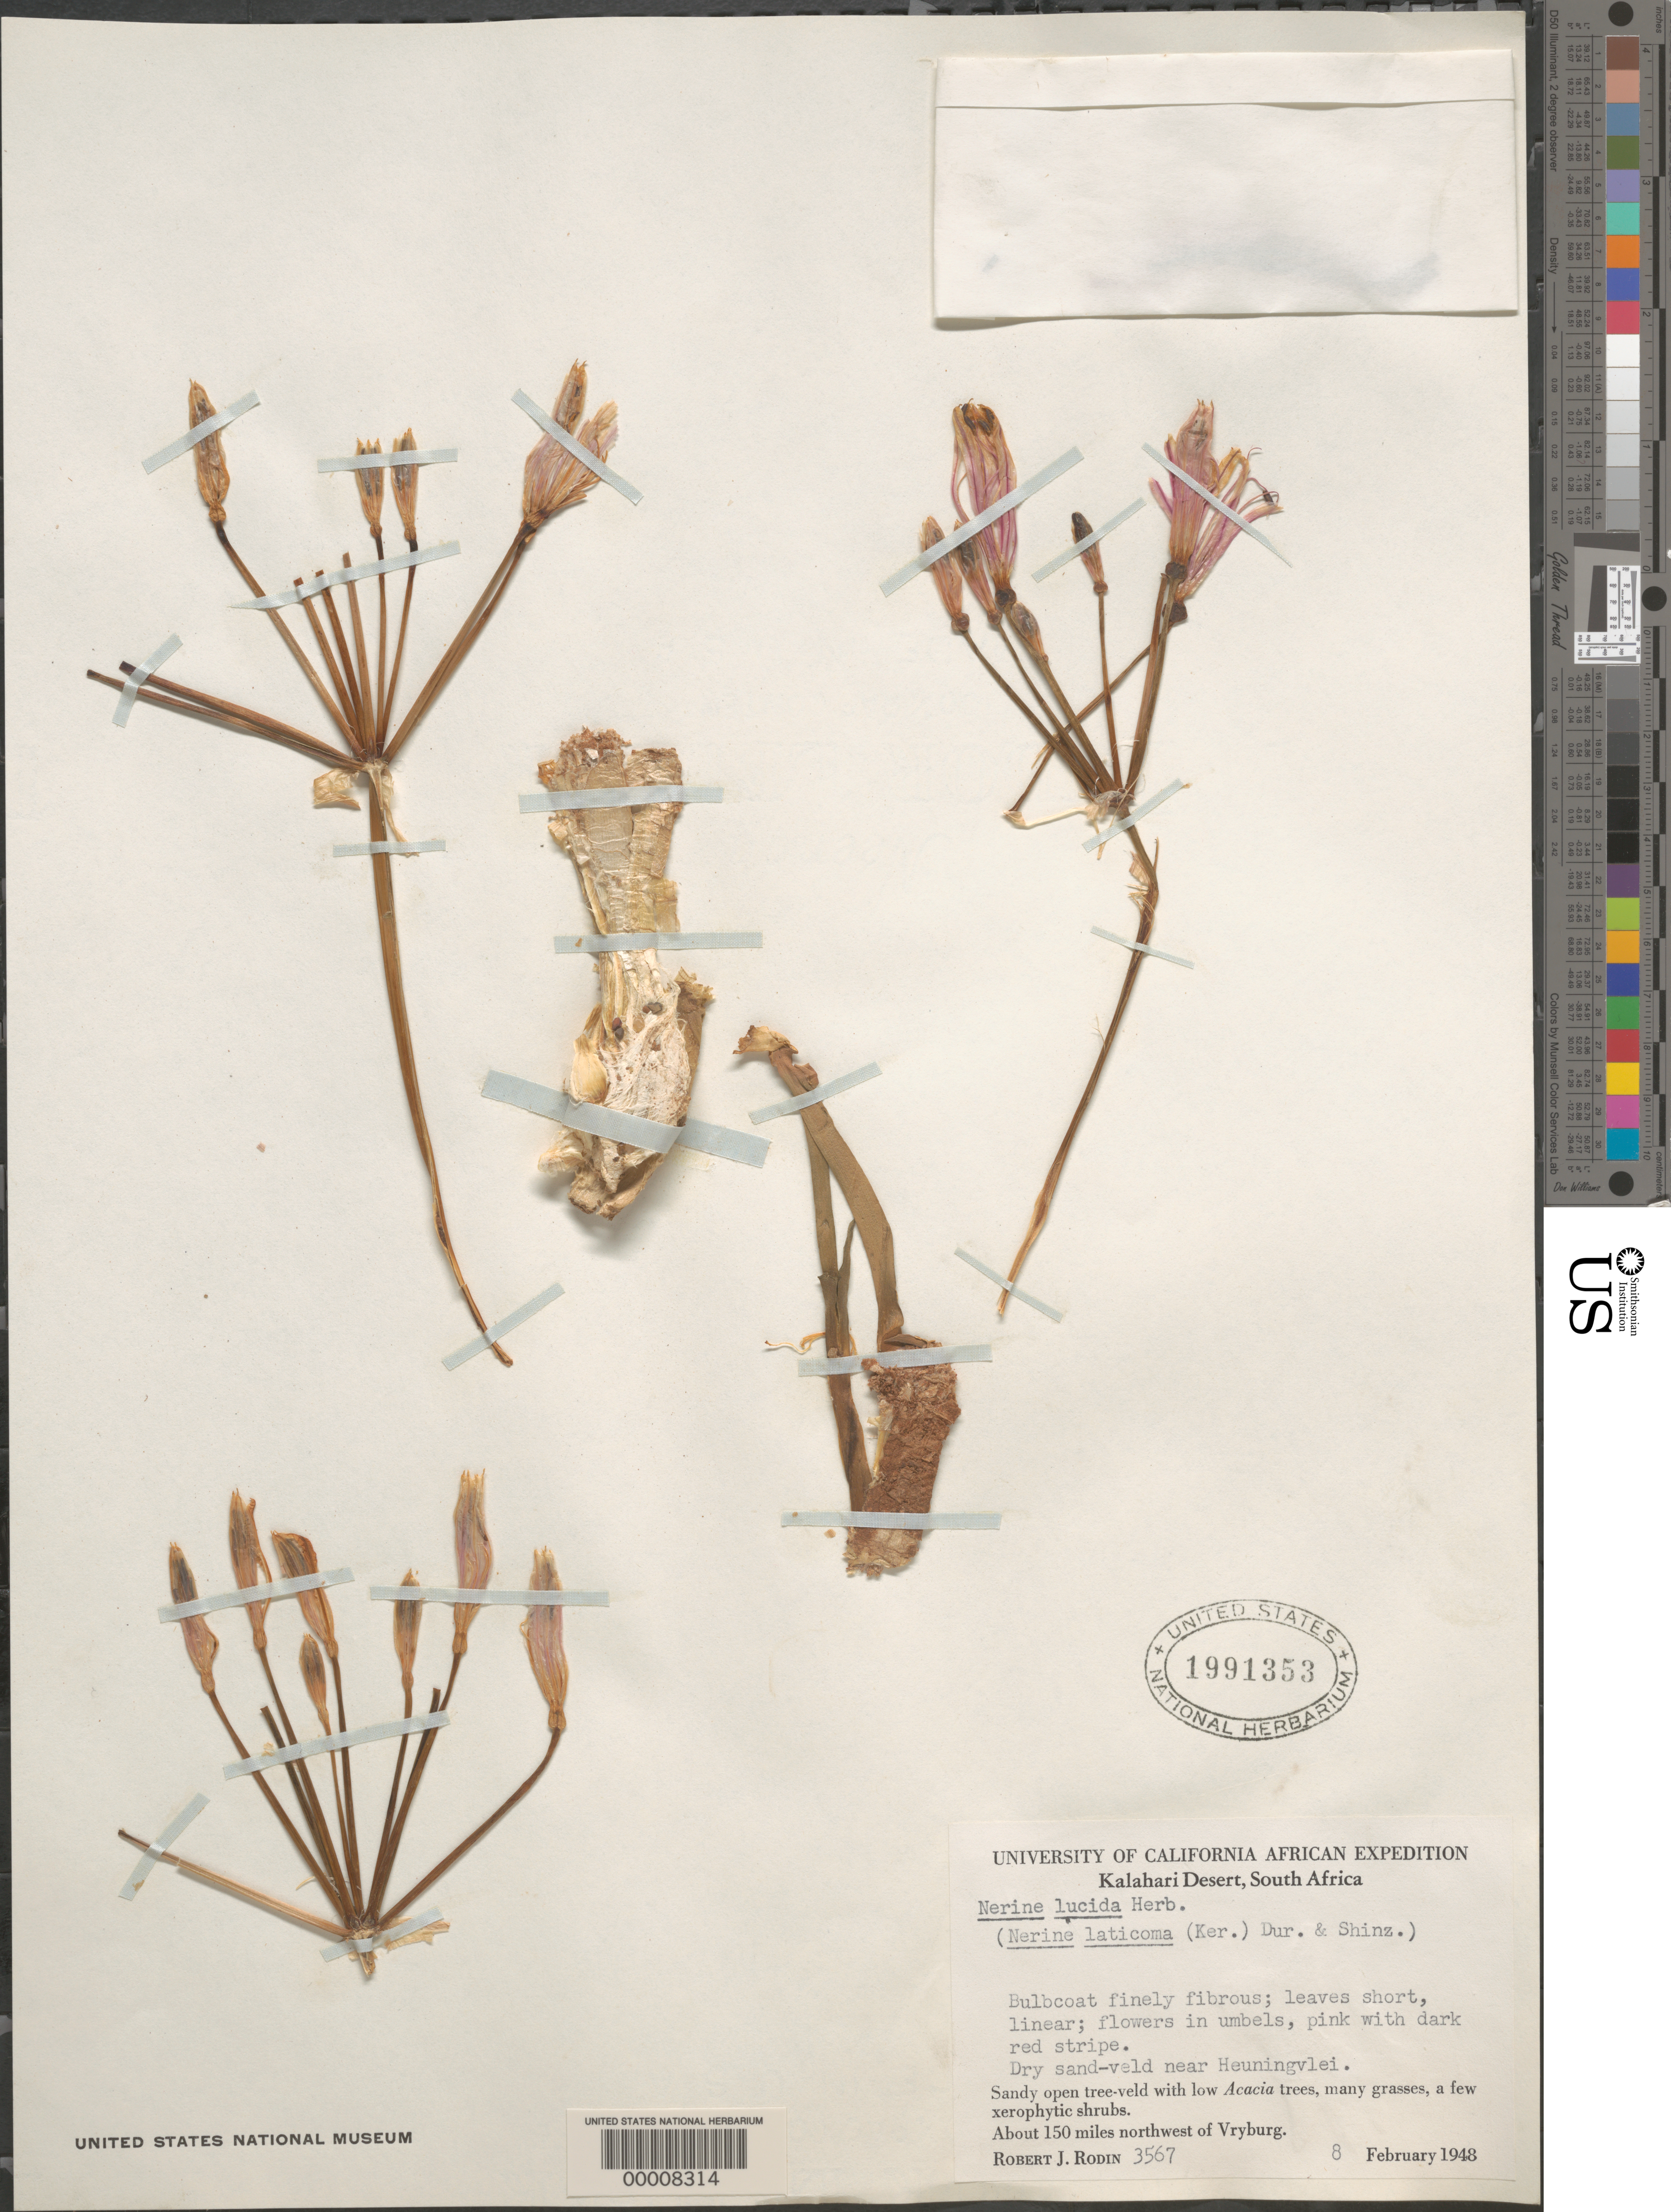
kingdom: Plantae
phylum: Tracheophyta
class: Liliopsida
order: Asparagales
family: Amaryllidaceae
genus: Nerine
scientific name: Nerine lucida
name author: Herb.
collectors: R. J. Rodin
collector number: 3567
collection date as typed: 08 Feb 1948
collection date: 1948-02-08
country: South Africa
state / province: Northern Cape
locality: Near heuningvlei, 150 mi. nw of vryburg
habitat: Sandy open tree-veld, dry sand-veld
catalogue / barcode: US 1991353